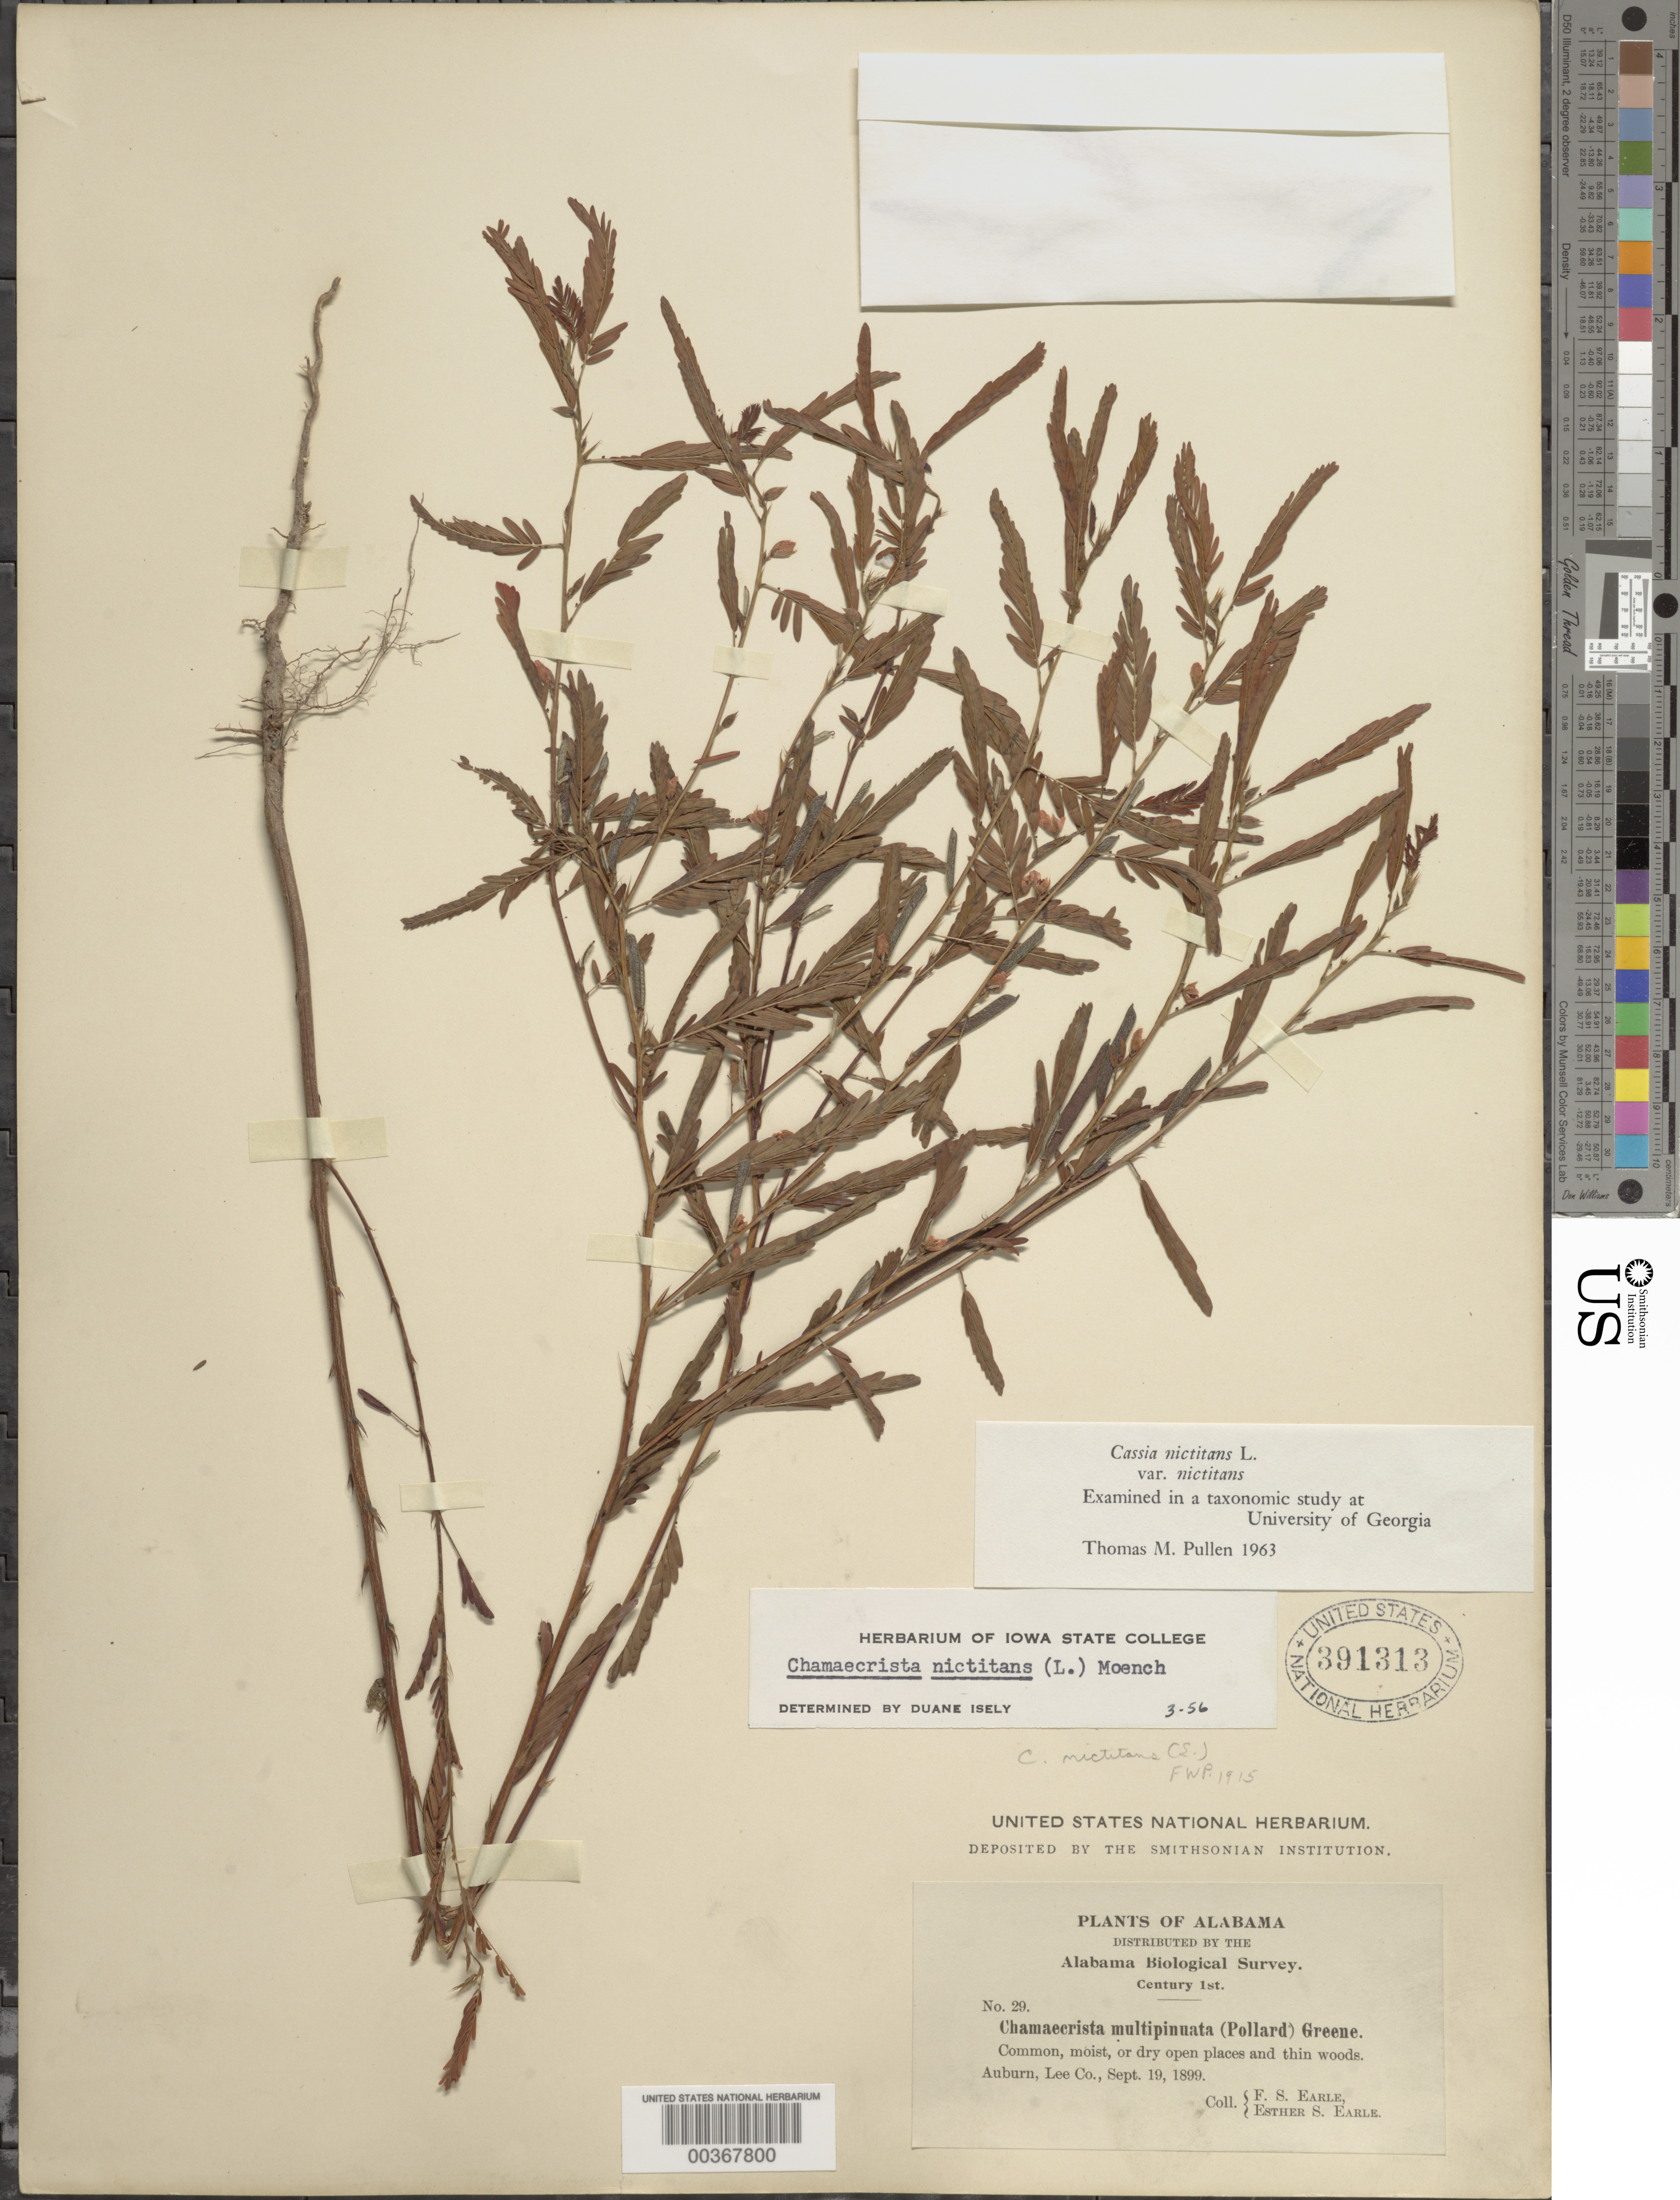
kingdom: Plantae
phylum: Tracheophyta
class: Magnoliopsida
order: Fabales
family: Fabaceae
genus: Chamaecrista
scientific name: Chamaecrista nictitans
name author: (L.) Moench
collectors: F. S. Earle & E. S. Earle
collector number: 29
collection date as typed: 19 Sep 1899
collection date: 1899-09-19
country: United States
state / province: Alabama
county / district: Lee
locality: Auburn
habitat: Moist or dry open places and thin woods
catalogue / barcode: US 391313